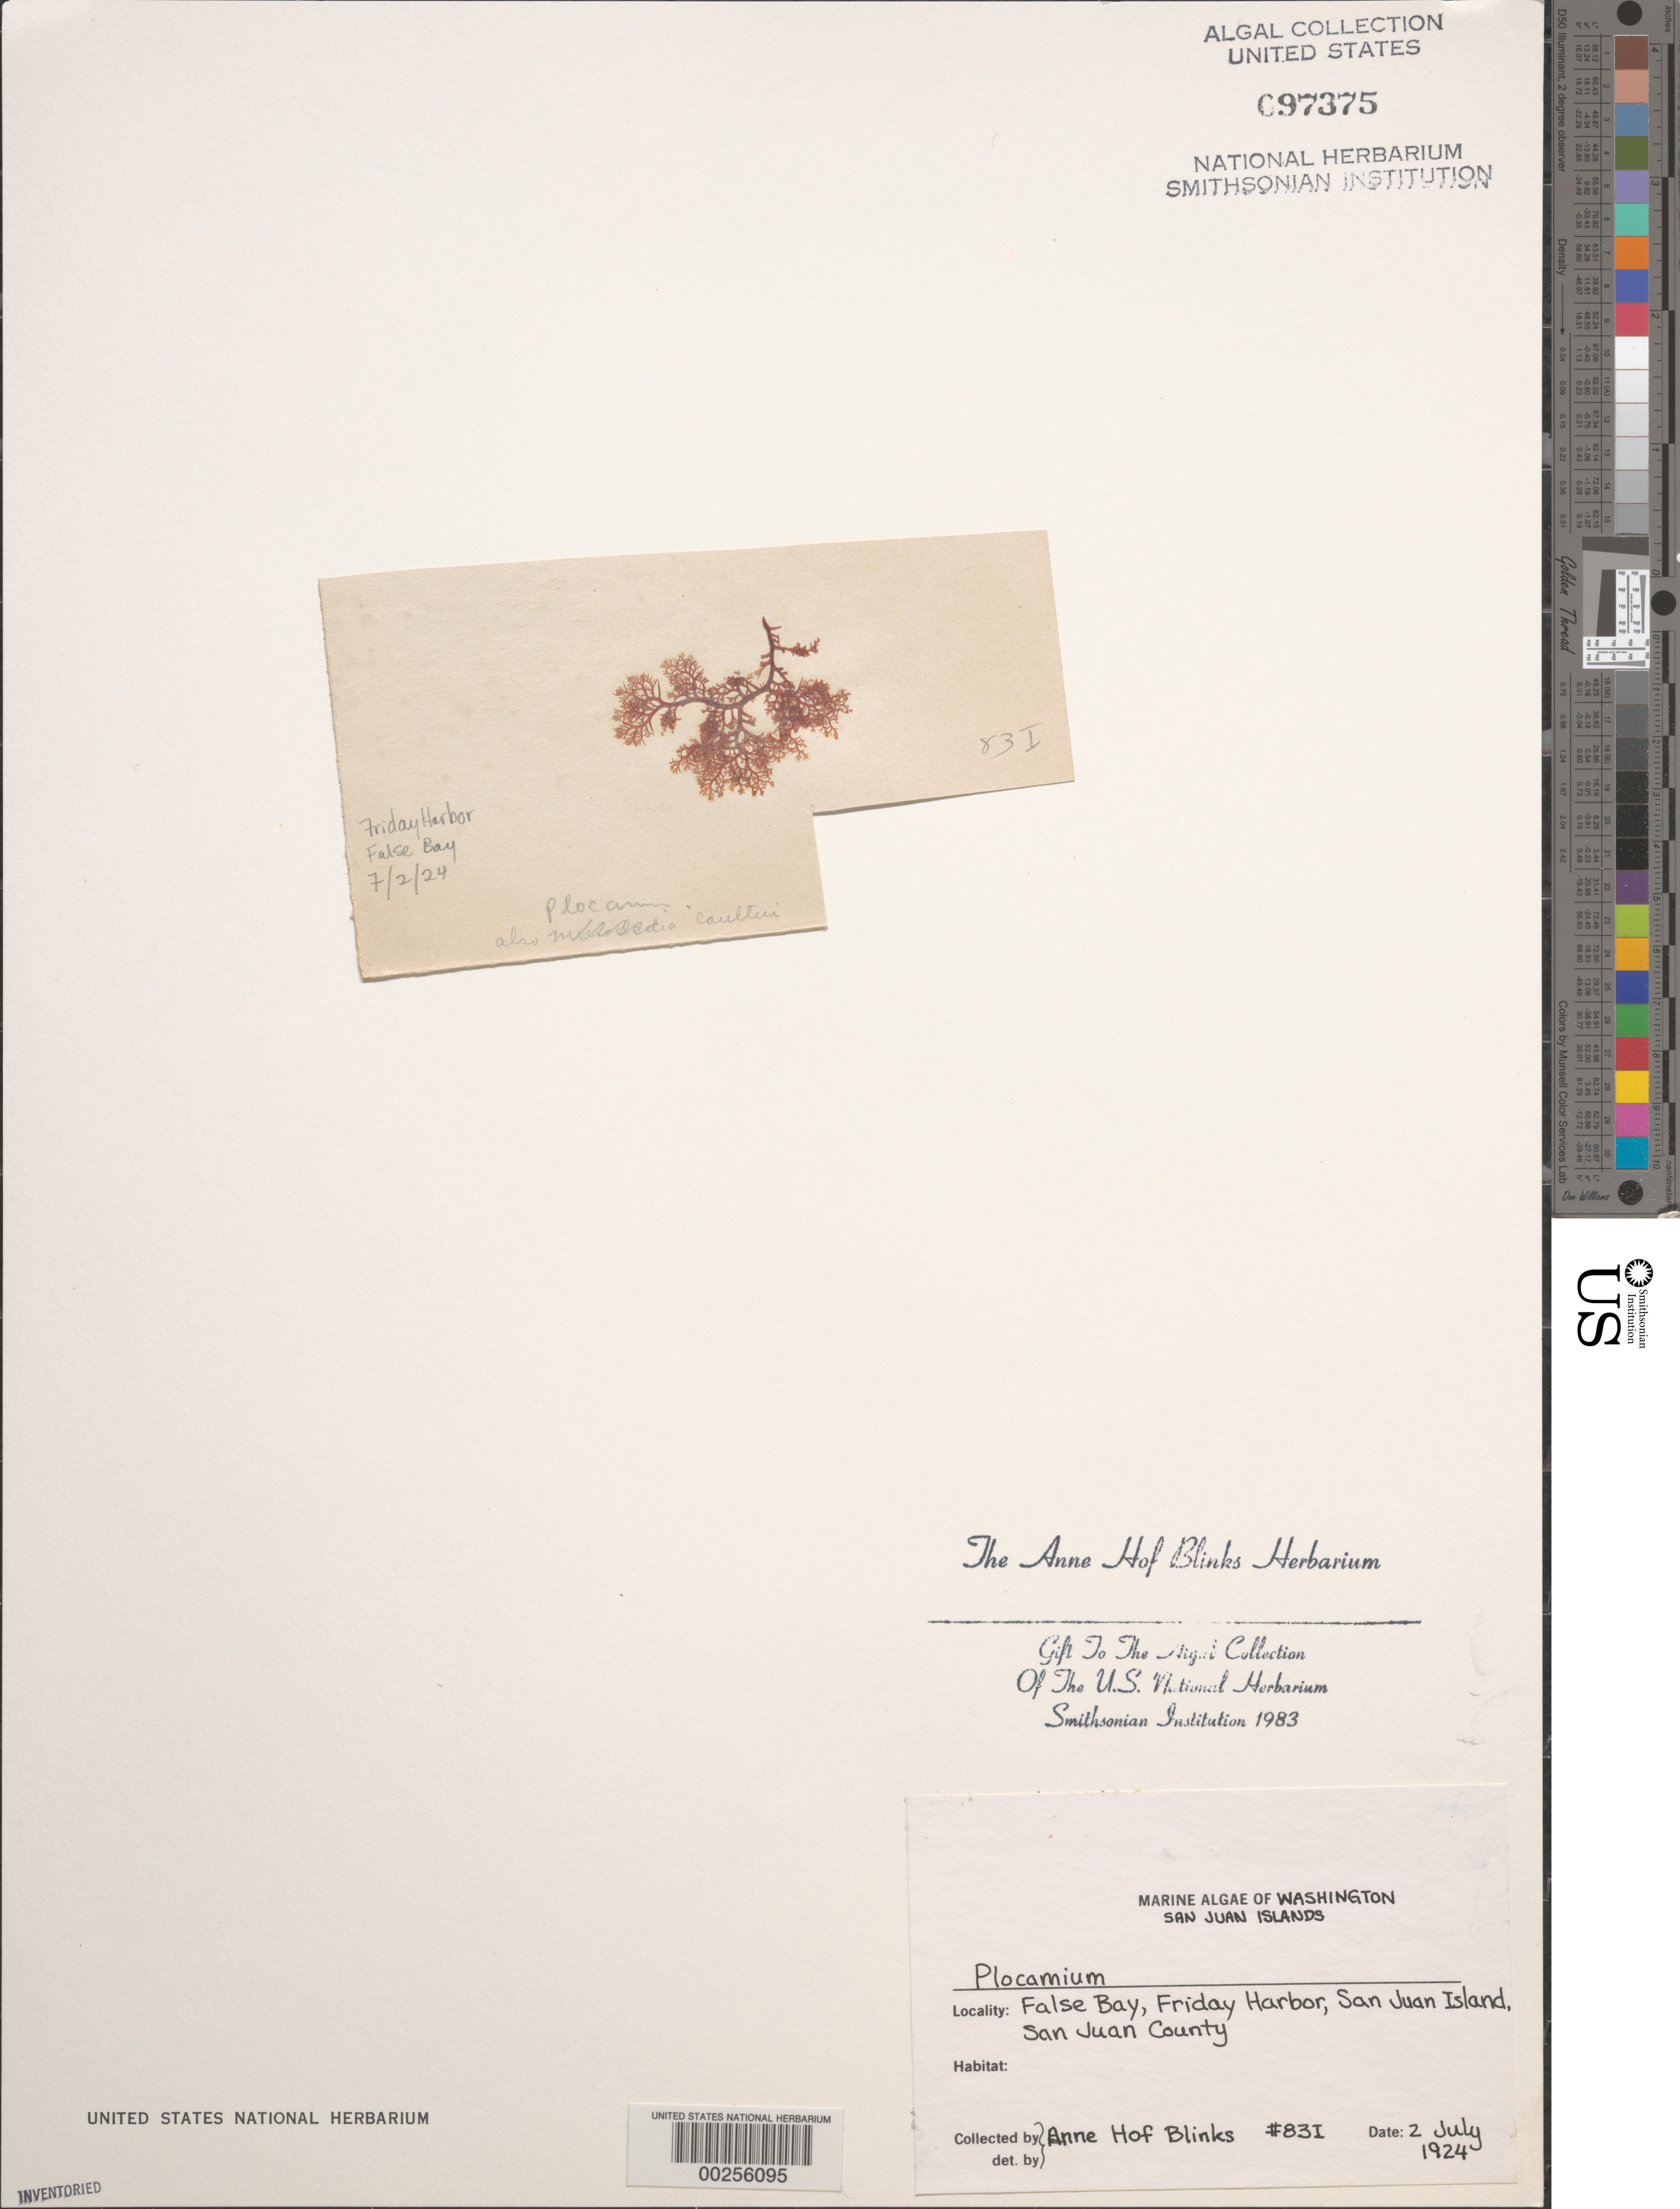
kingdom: Plantae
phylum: Rhodophyta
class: Florideophyceae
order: Plocamiales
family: Plocamiaceae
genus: Plocamium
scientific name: Plocamium sp.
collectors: A. Blinks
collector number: AHB 83i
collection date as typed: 02 Jul 1924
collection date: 1924-07-02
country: United States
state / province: Washington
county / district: San Juan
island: San Juan Island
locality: fFiday Harbor, False Bay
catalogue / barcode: US 97375